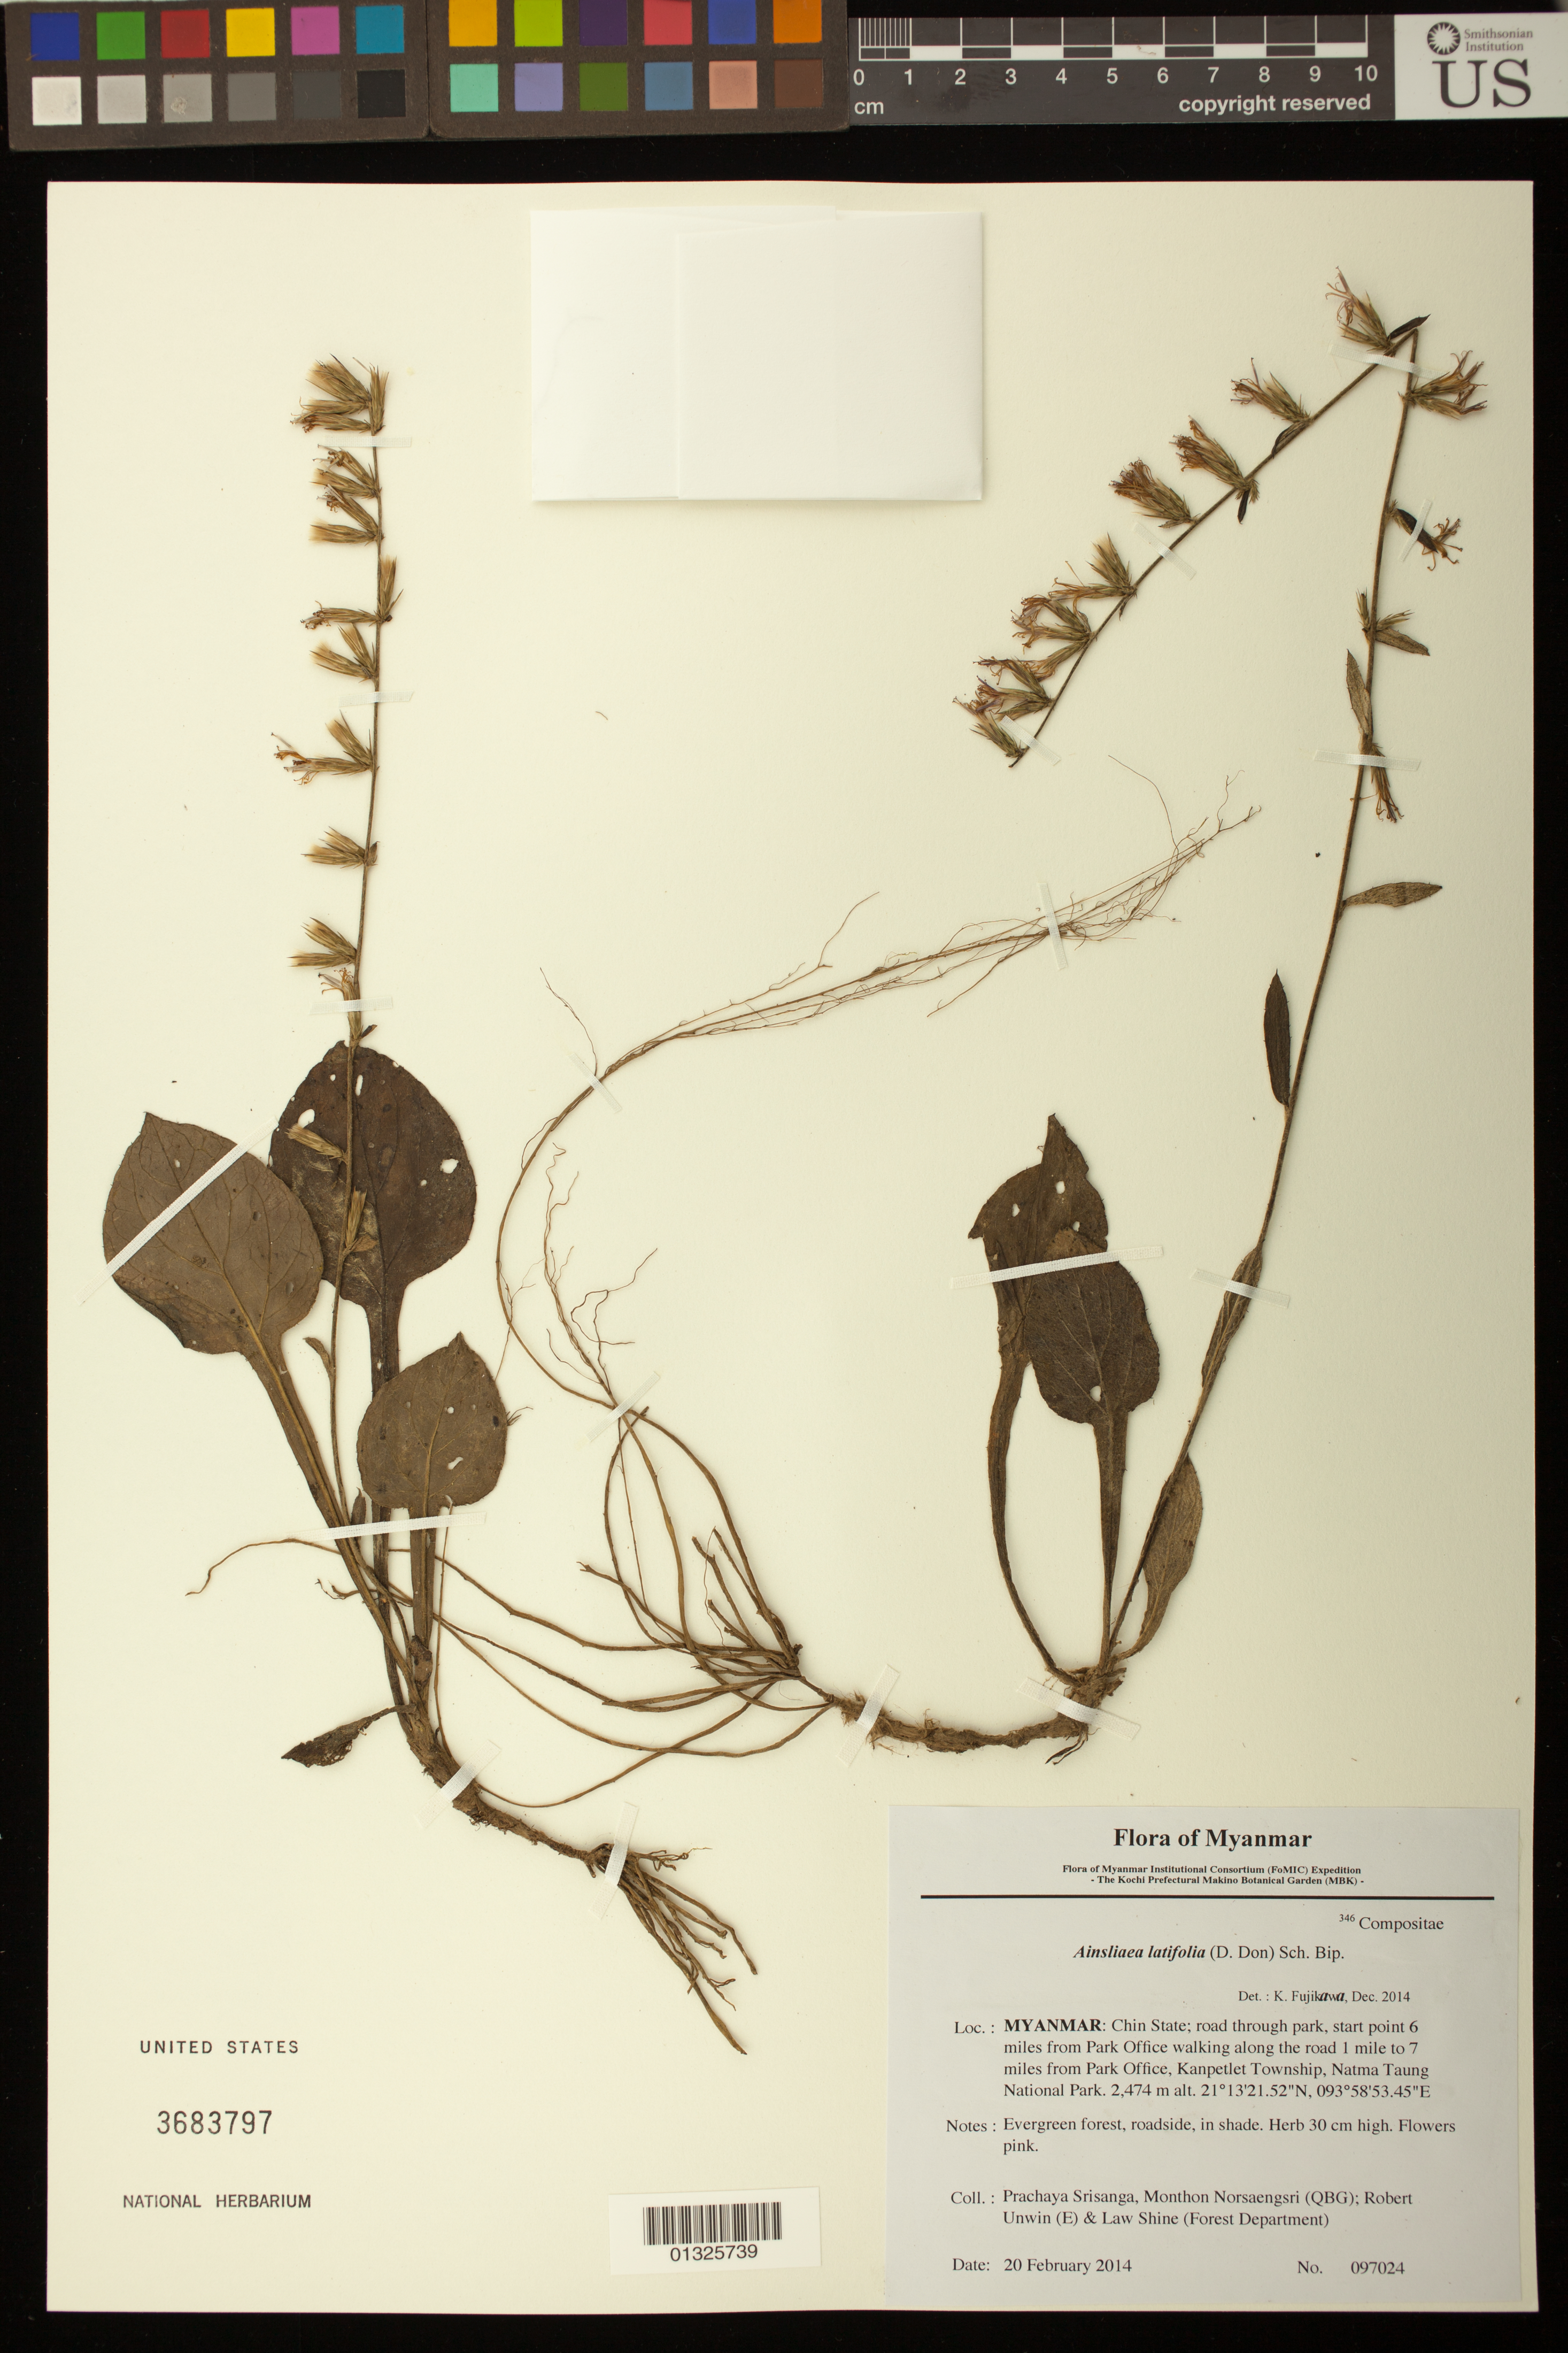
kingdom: Plantae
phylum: Tracheophyta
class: Magnoliopsida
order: Asterales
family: Asteraceae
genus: Ainsliaea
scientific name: Ainsliaea latifolia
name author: (D. Don) Sch. Bip.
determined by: Fujikawa, Kazumi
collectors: P. Srisanga, M. Norsaengsri, R. Unwin & L. Shine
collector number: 97024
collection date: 2014-02-20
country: Myanmar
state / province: Chin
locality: Road through park, start point 6 miles from Park Office walking along the road 1 mile to 7 miles from Park Office, Kanpetlet Township, Natma Taung National Park.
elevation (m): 2474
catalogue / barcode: US 3683797